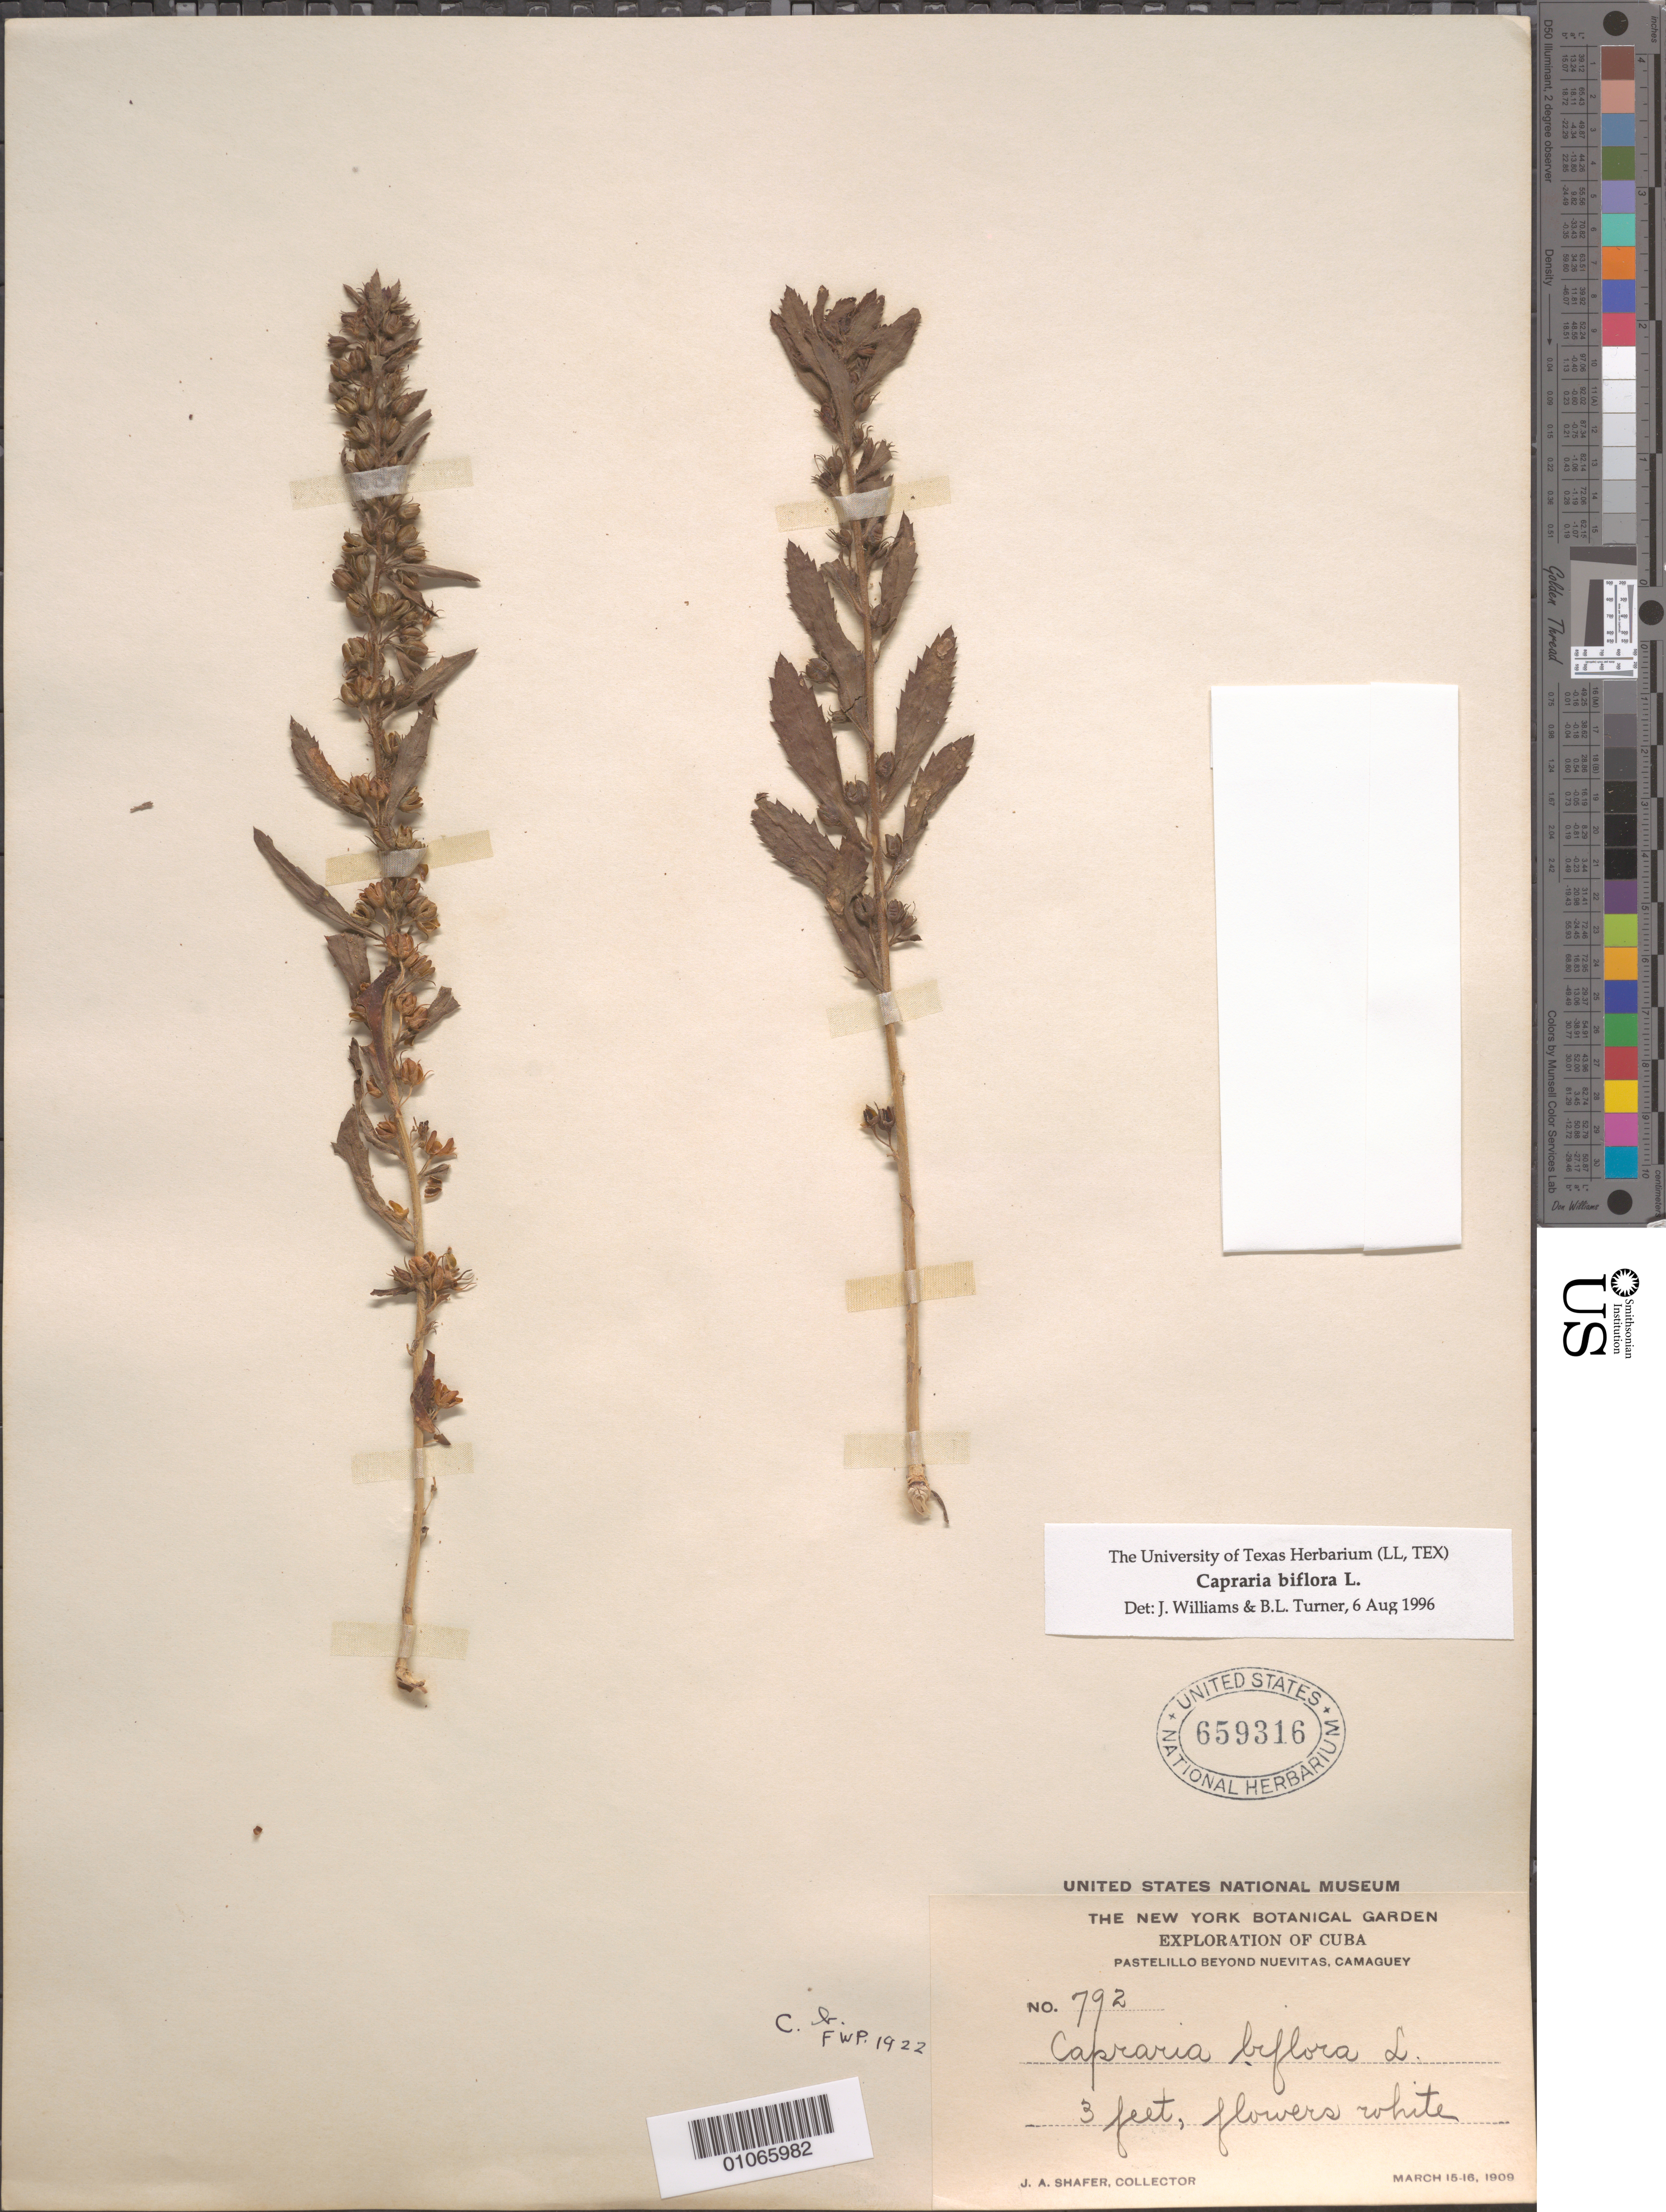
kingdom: Plantae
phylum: Tracheophyta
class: Magnoliopsida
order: Lamiales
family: Scrophulariaceae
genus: Capraria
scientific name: Capraria biflora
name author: L.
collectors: J. A. Shafer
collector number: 792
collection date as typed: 15 Mar 1909 to 16 Mar 1909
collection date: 1909-03-15/1909-03-16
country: Cuba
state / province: Camagüey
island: Cuba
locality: Pastelillo beyond Nuevitas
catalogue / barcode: US 659316